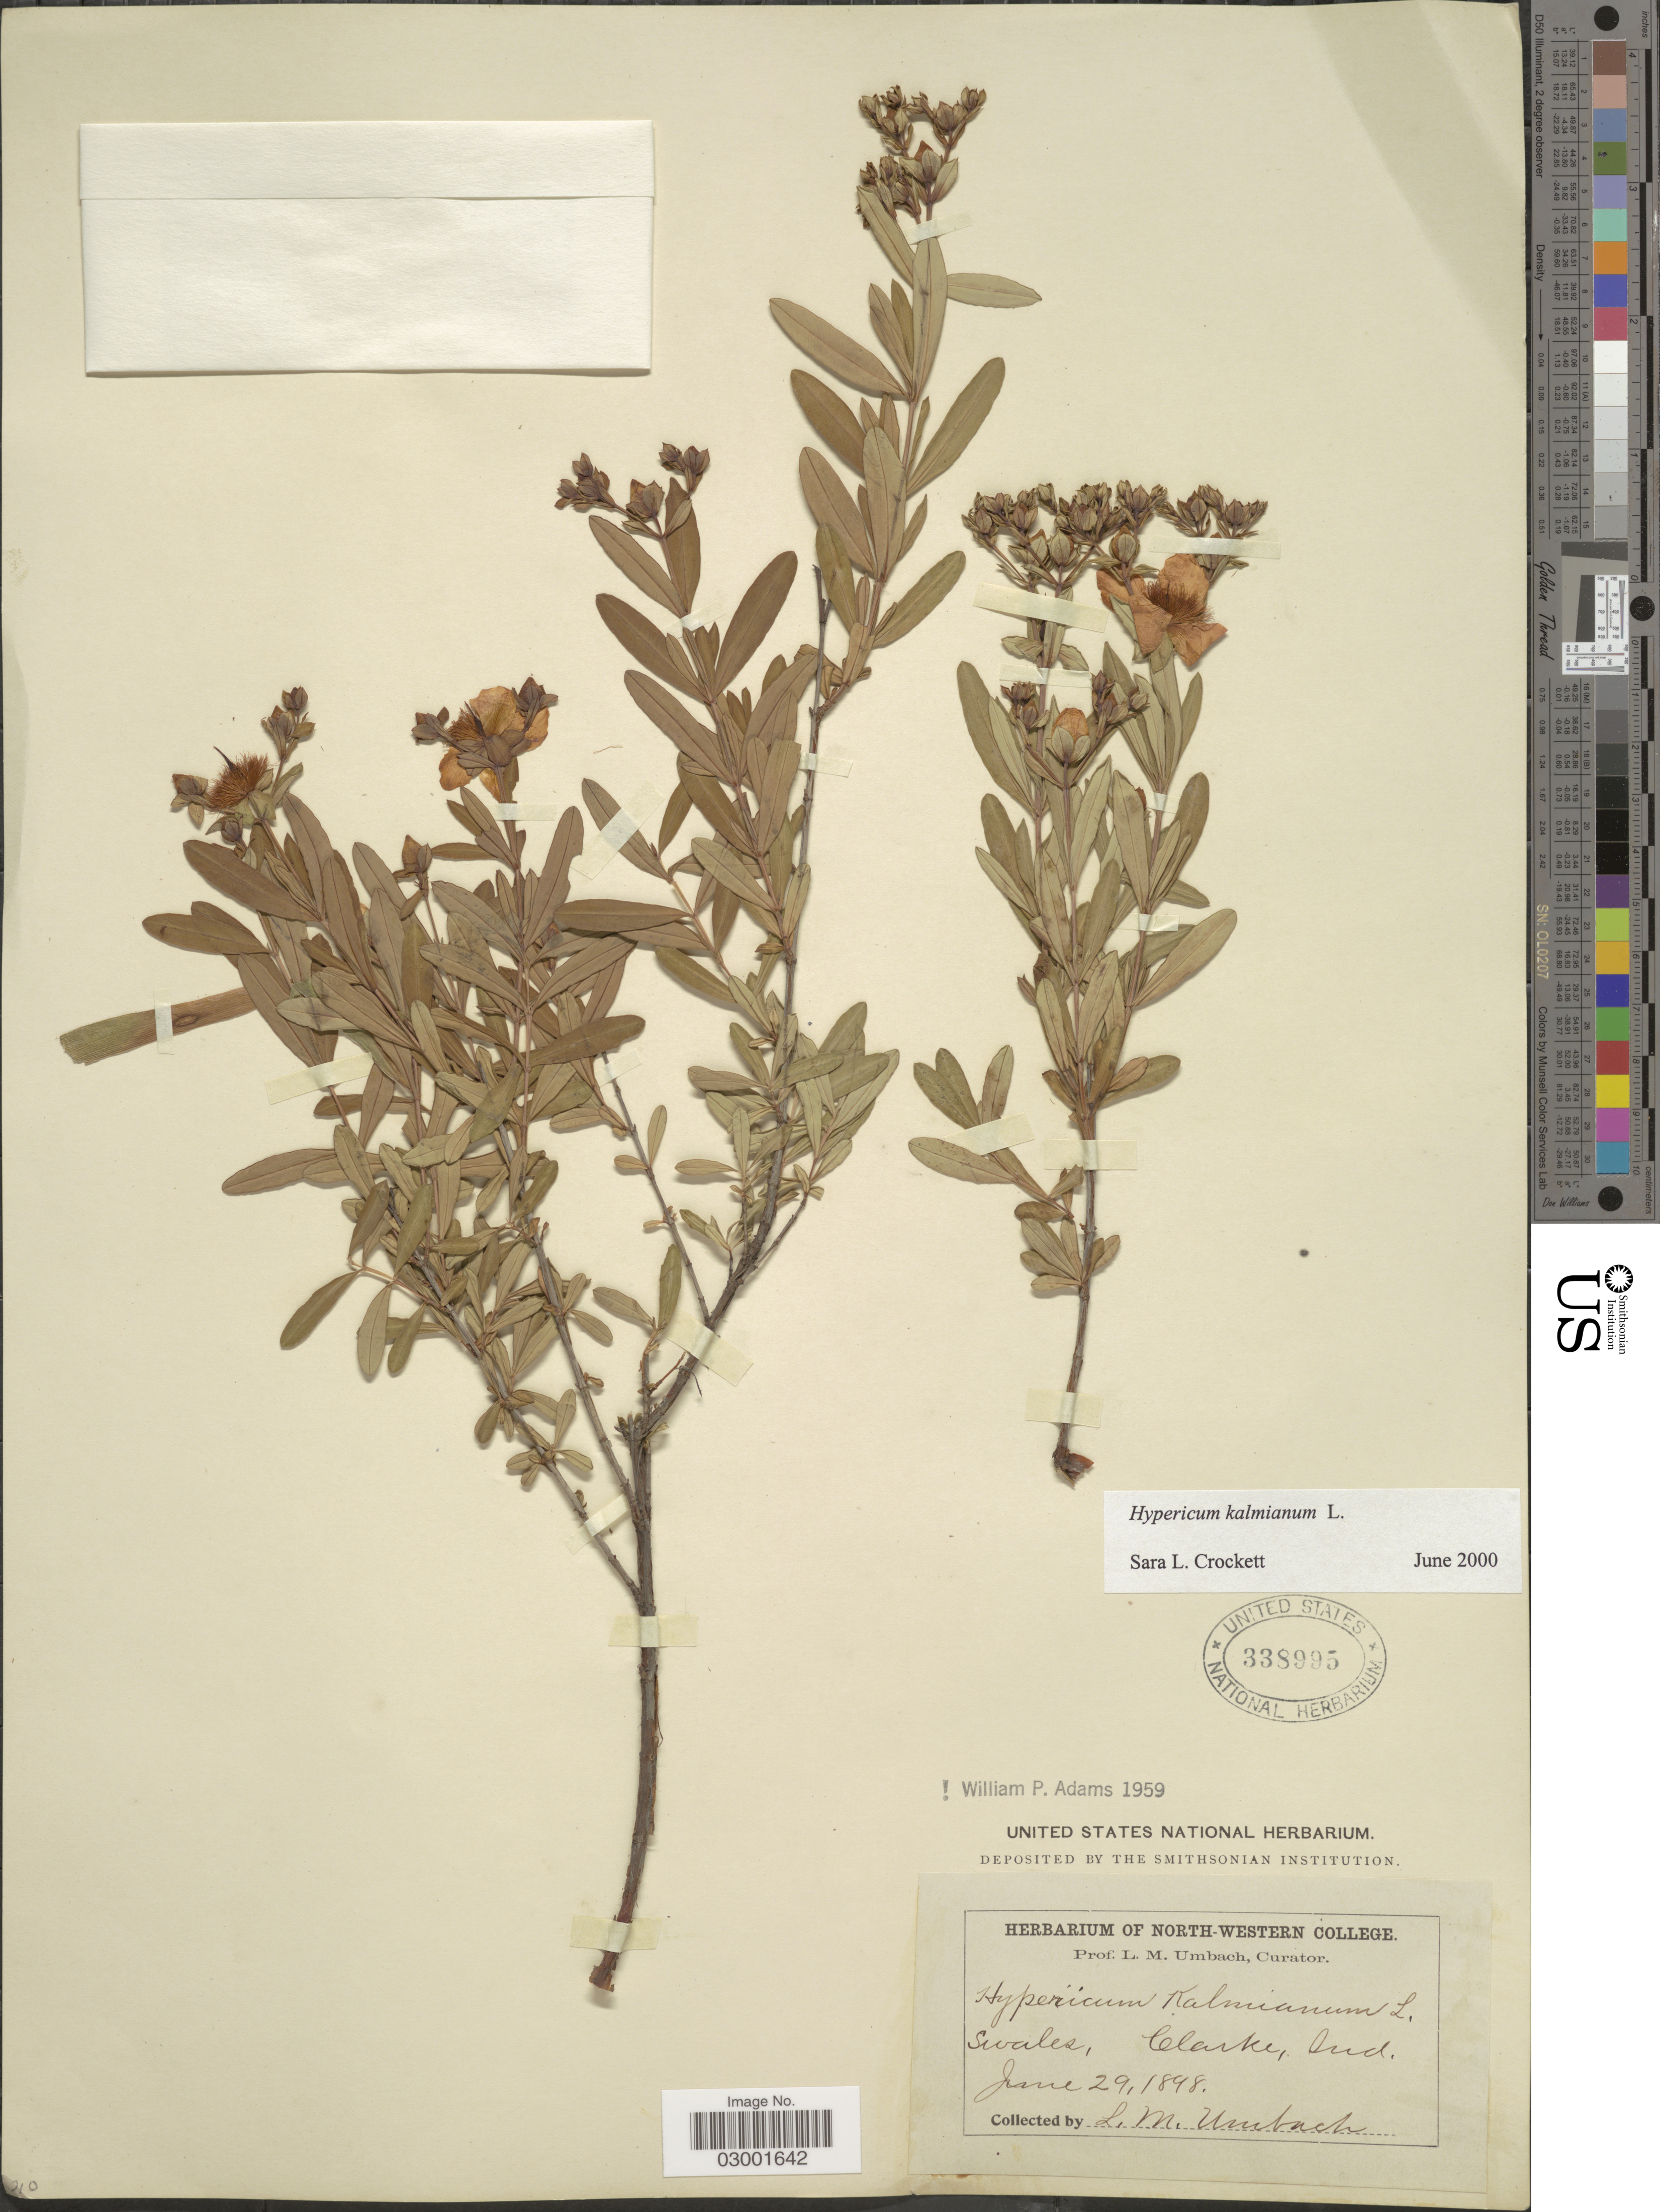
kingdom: Plantae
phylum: Tracheophyta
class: Magnoliopsida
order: Malpighiales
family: Hypericaceae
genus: Hypericum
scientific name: Hypericum kalmianum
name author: L.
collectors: L. M. Umbach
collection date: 1898-06-29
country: United States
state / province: Indiana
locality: Swales, Clarke, Ind.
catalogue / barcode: US 338995